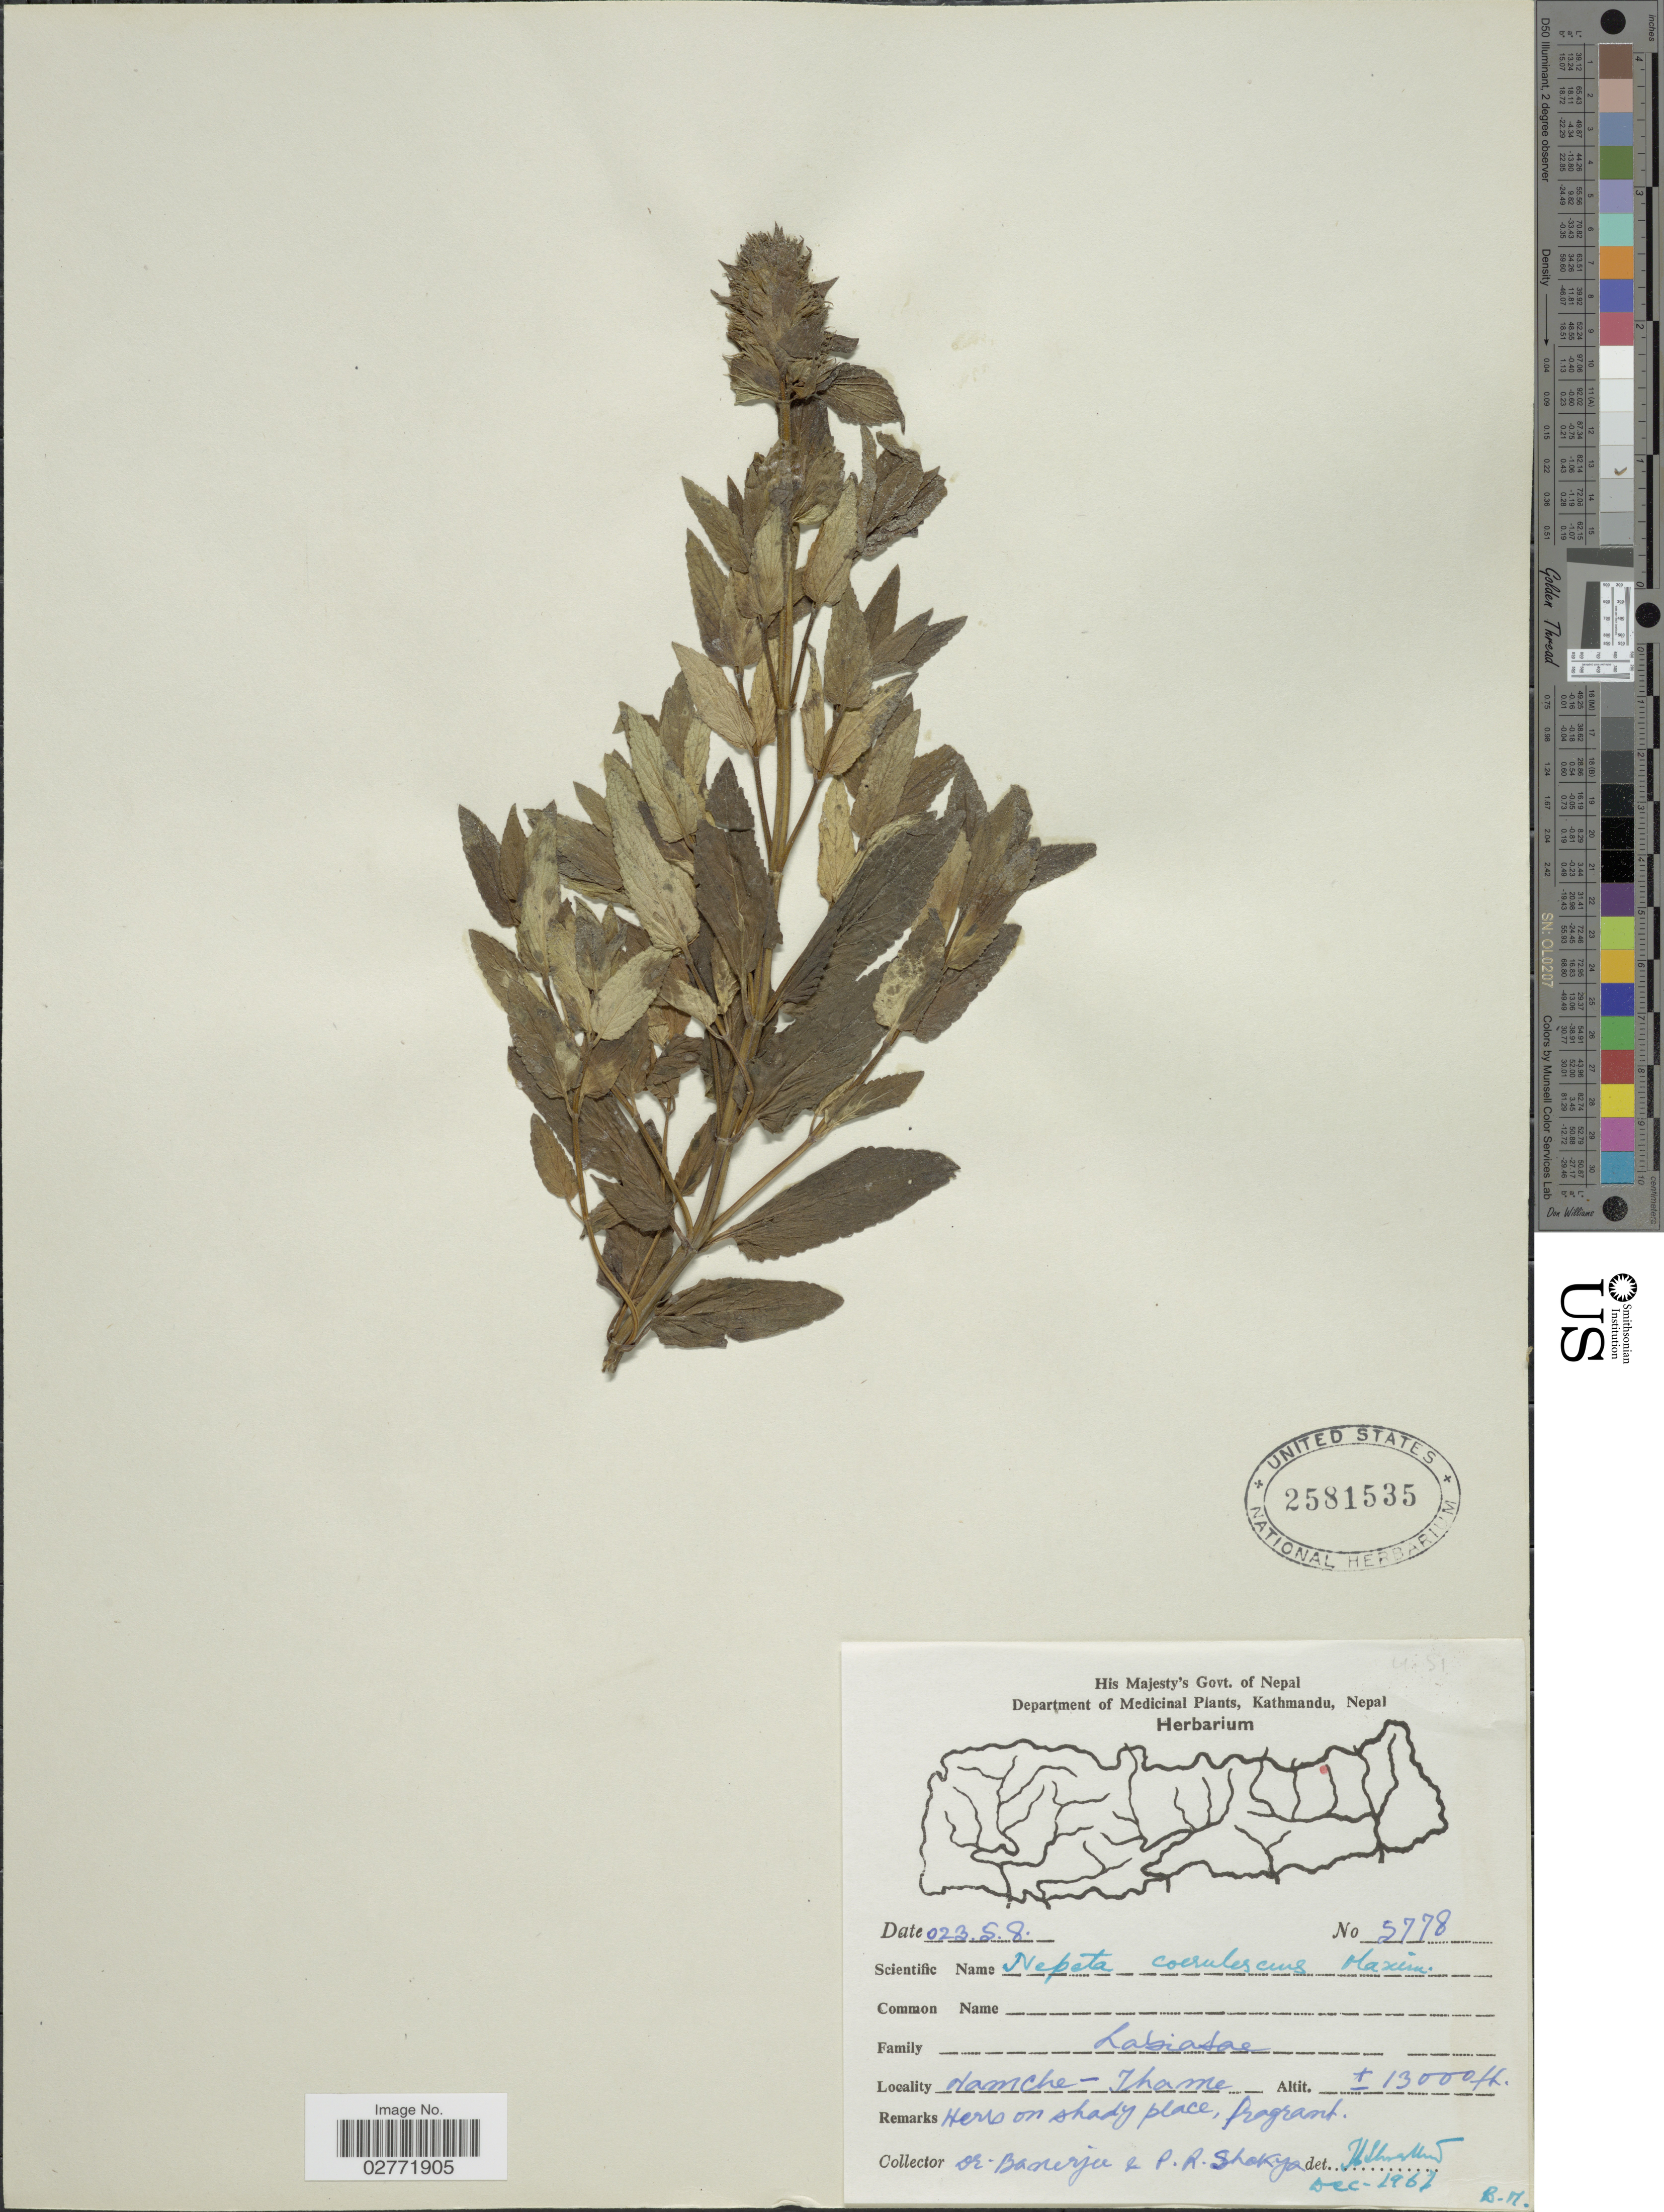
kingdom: Plantae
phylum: Tracheophyta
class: Magnoliopsida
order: Lamiales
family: Lamiaceae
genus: Nepeta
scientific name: Nepeta coerulescens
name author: Maxim.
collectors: -. Banerjee & P. Shakya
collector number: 5778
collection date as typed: Transcribed d/m/y: 23/5/8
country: Nepal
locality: Namche-Ihame.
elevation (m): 3962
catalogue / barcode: US 2581535